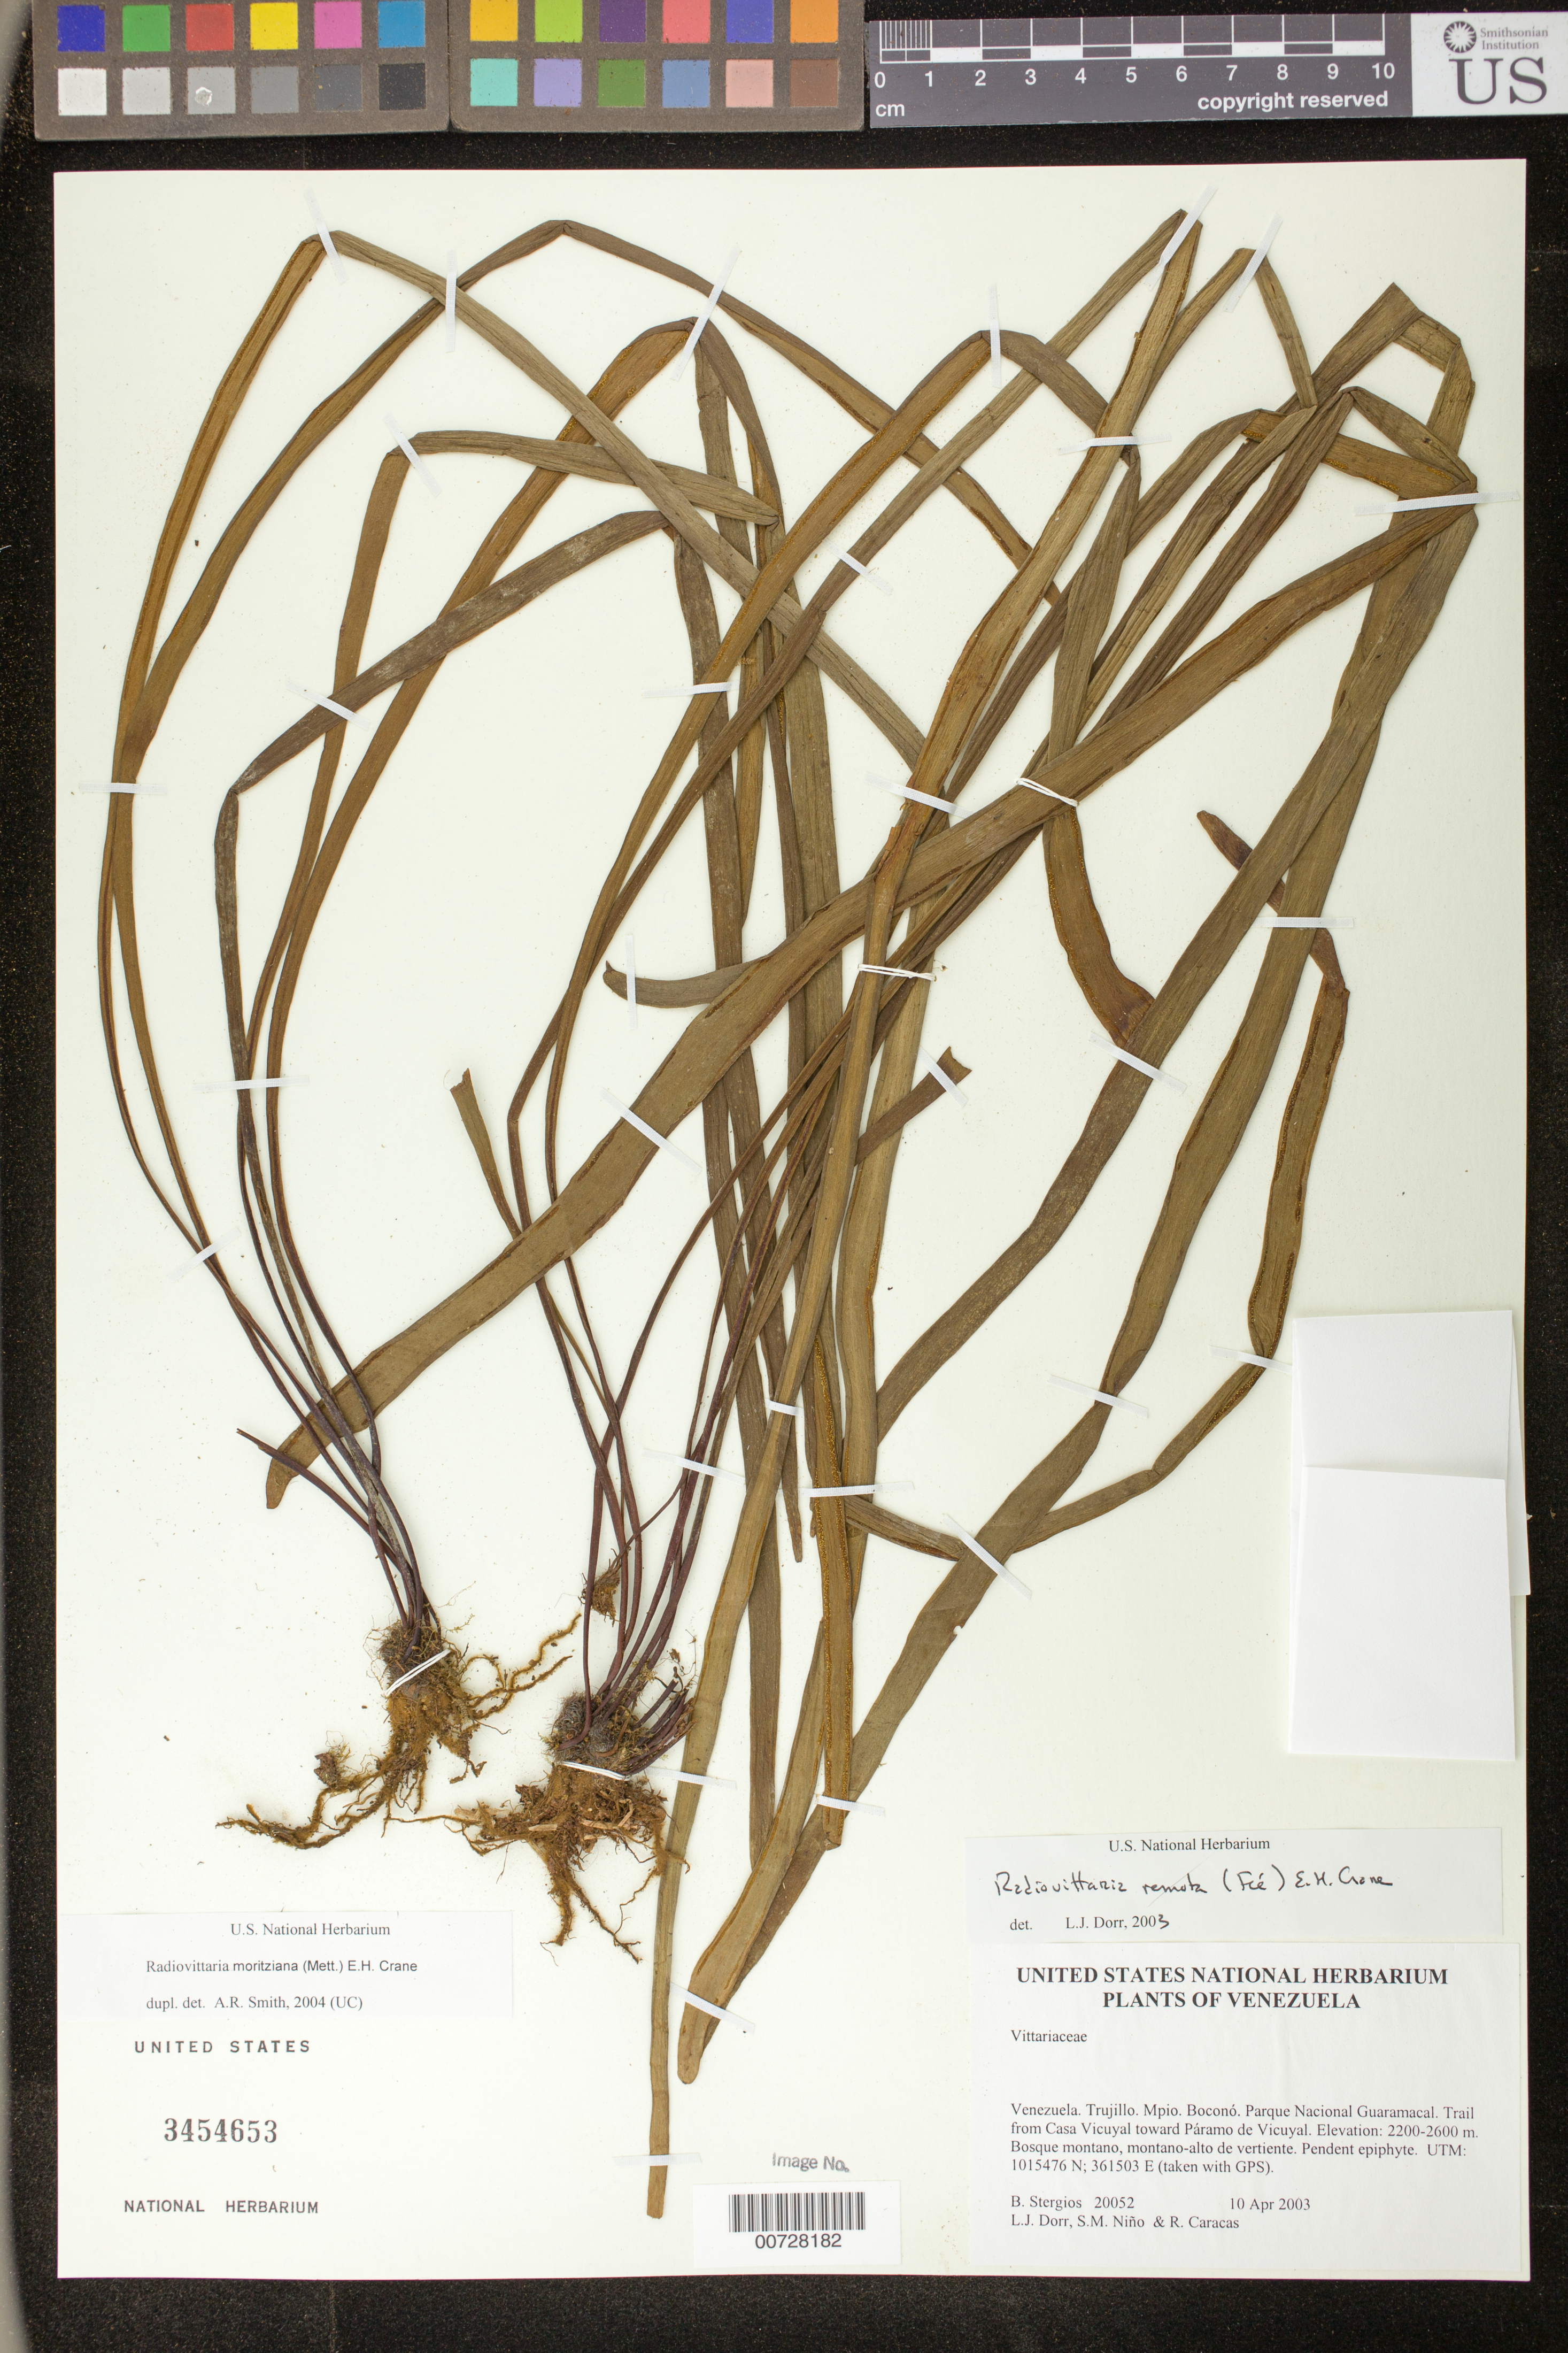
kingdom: Plantae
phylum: Tracheophyta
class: Polypodiopsida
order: Polypodiales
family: Pteridaceae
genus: Radiovittaria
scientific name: Radiovittaria moritziana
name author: (Mett.) E.H. Crane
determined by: Smith, Alan R., (UC)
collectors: B. G. Stergios, L. J. Dorr, S. M. Niño & R. Caracas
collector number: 20052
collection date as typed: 10 Apr 2003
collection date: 2003-04-10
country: Venezuela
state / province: Trujillo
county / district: Boconó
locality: Parque Nacional Guaramacal. Trail from Casa Vicuyal toward Páramo de Vicuyal.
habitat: Bosque montano, montano-alto de vertiente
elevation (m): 2200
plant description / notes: F, NY, PORT, UC, US, VEN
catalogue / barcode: US 3454653